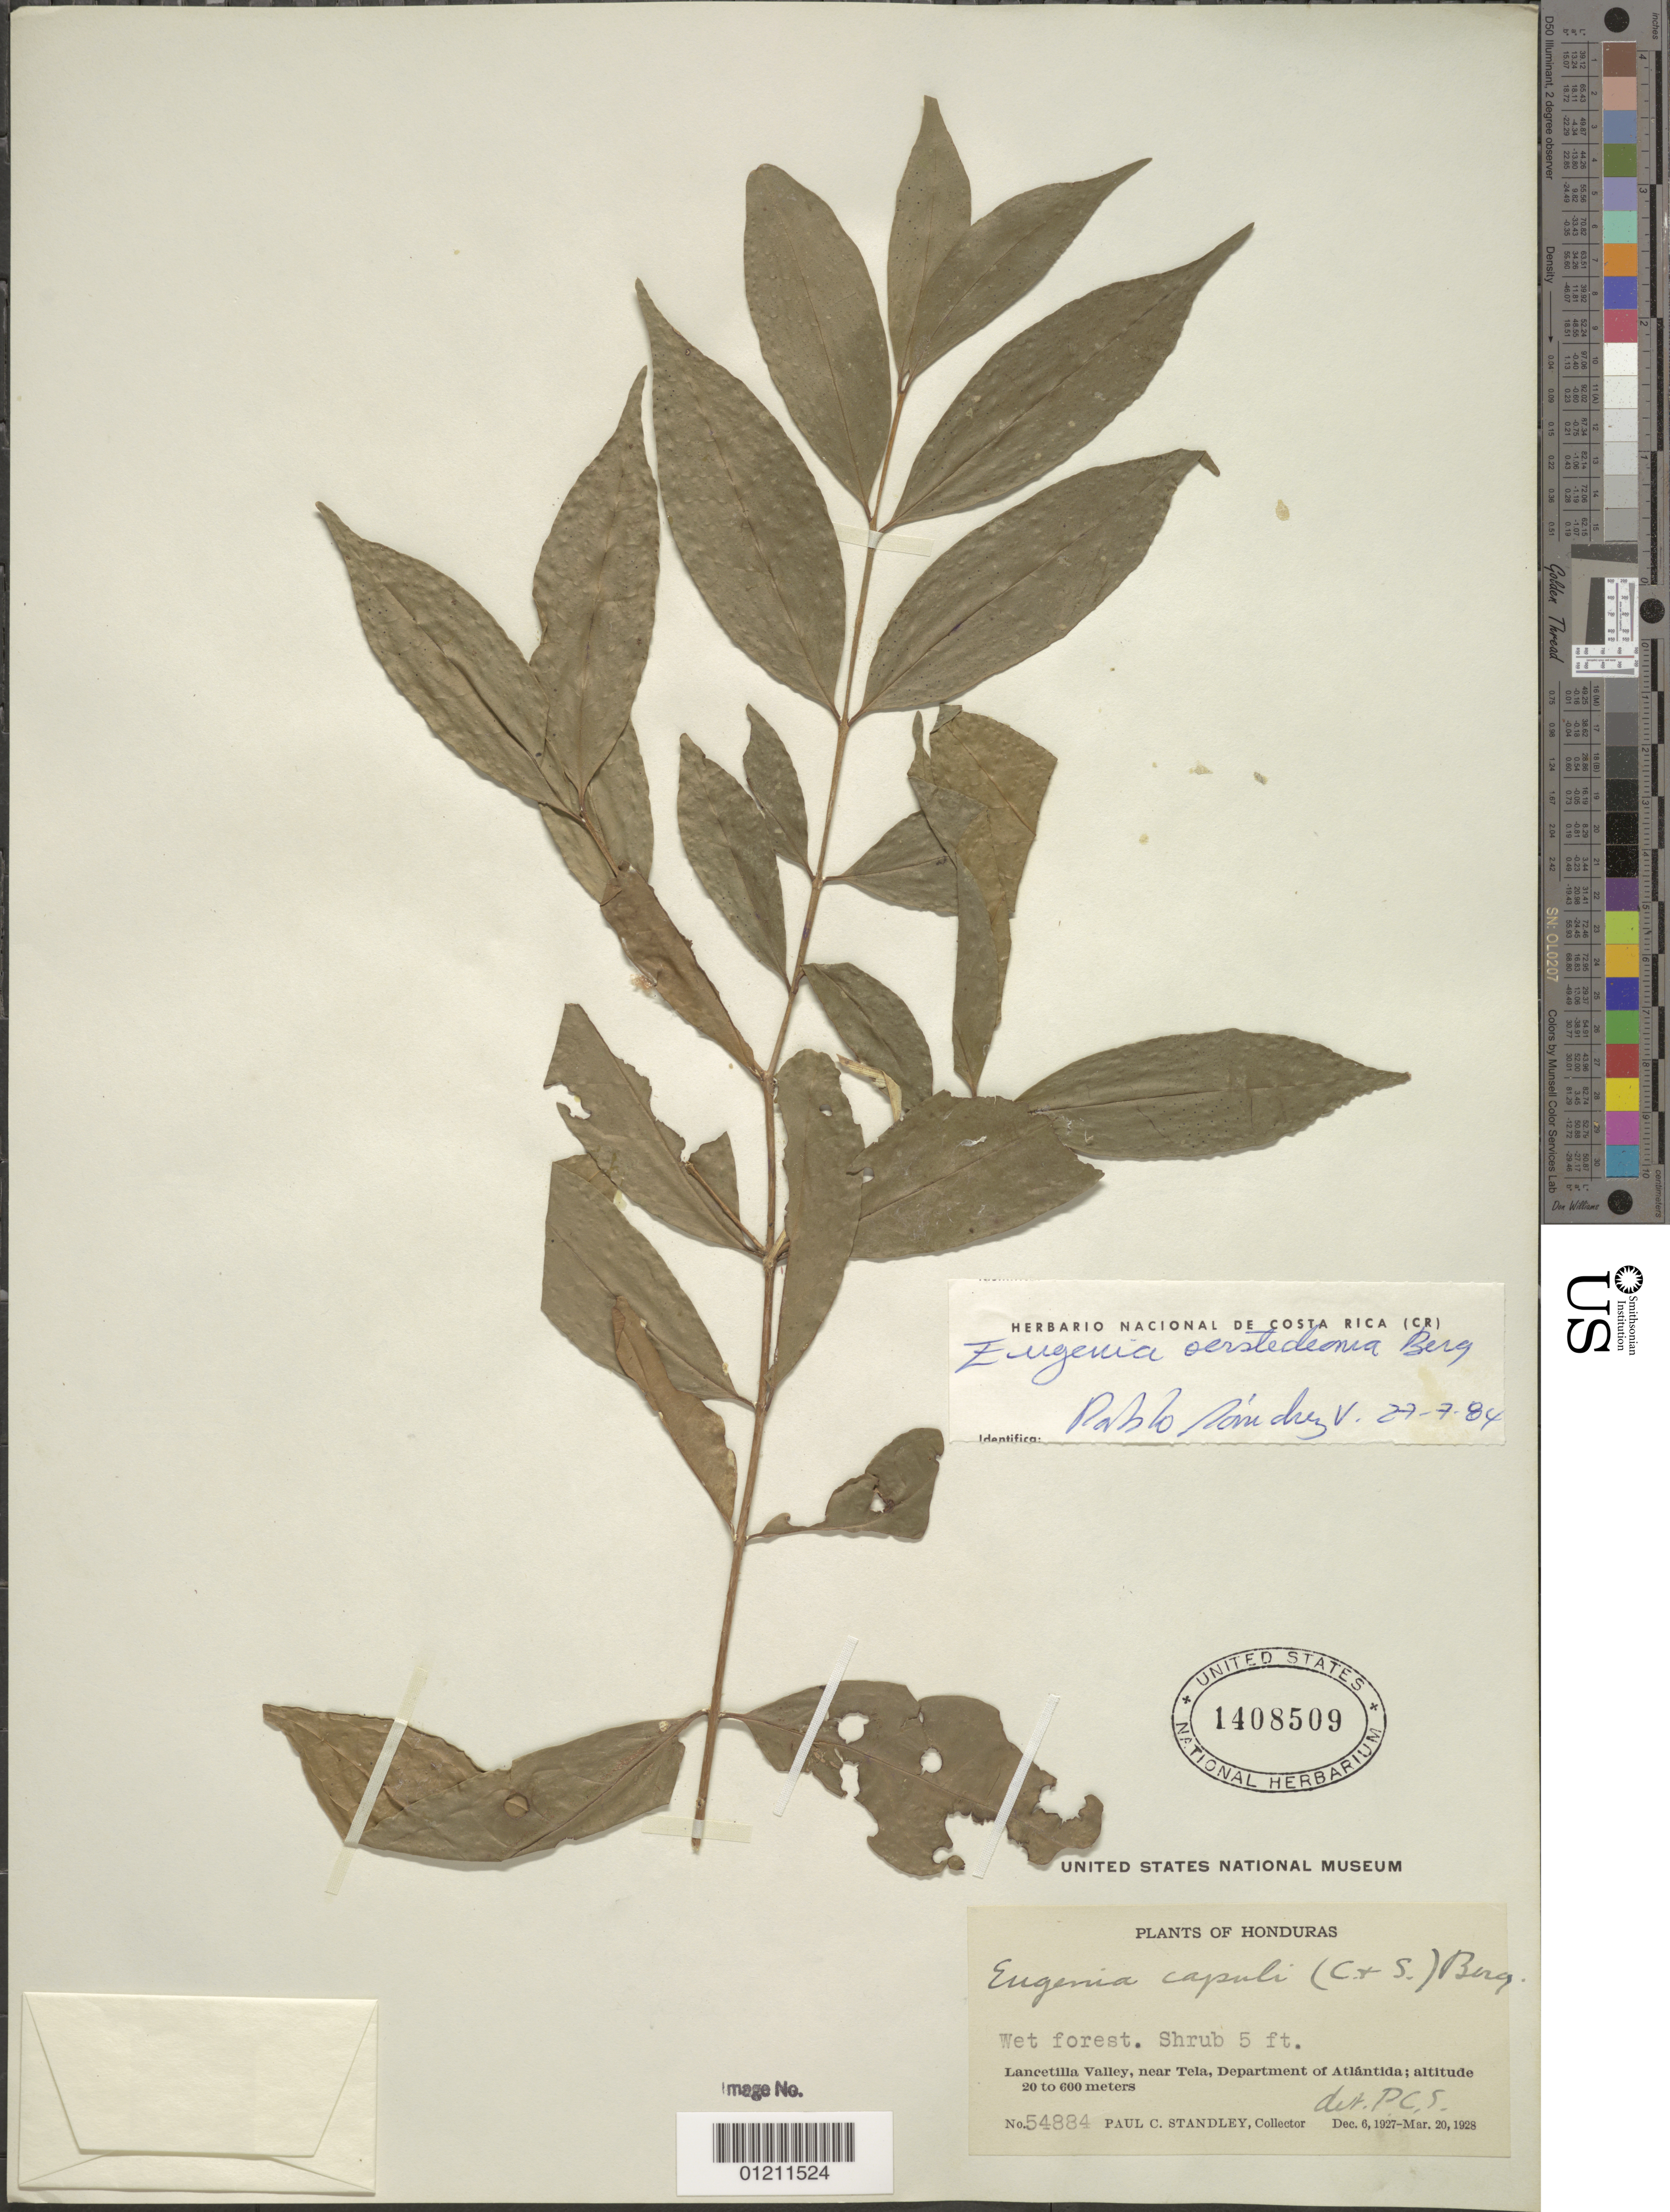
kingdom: Plantae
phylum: Tracheophyta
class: Magnoliopsida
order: Myrtales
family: Myrtaceae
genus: Eugenia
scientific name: Eugenia oerstediana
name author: O. Berg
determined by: Sánchez Vindas, P. E.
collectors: P. C. Standley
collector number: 54884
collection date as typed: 06 Dec 1927 to 20 Mar 1928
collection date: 1927-12-06/1928-03-20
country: Honduras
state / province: Atlántida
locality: Lancetilla Valley, near Tela, Department of Atlántida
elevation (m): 20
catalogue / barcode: US 1408509